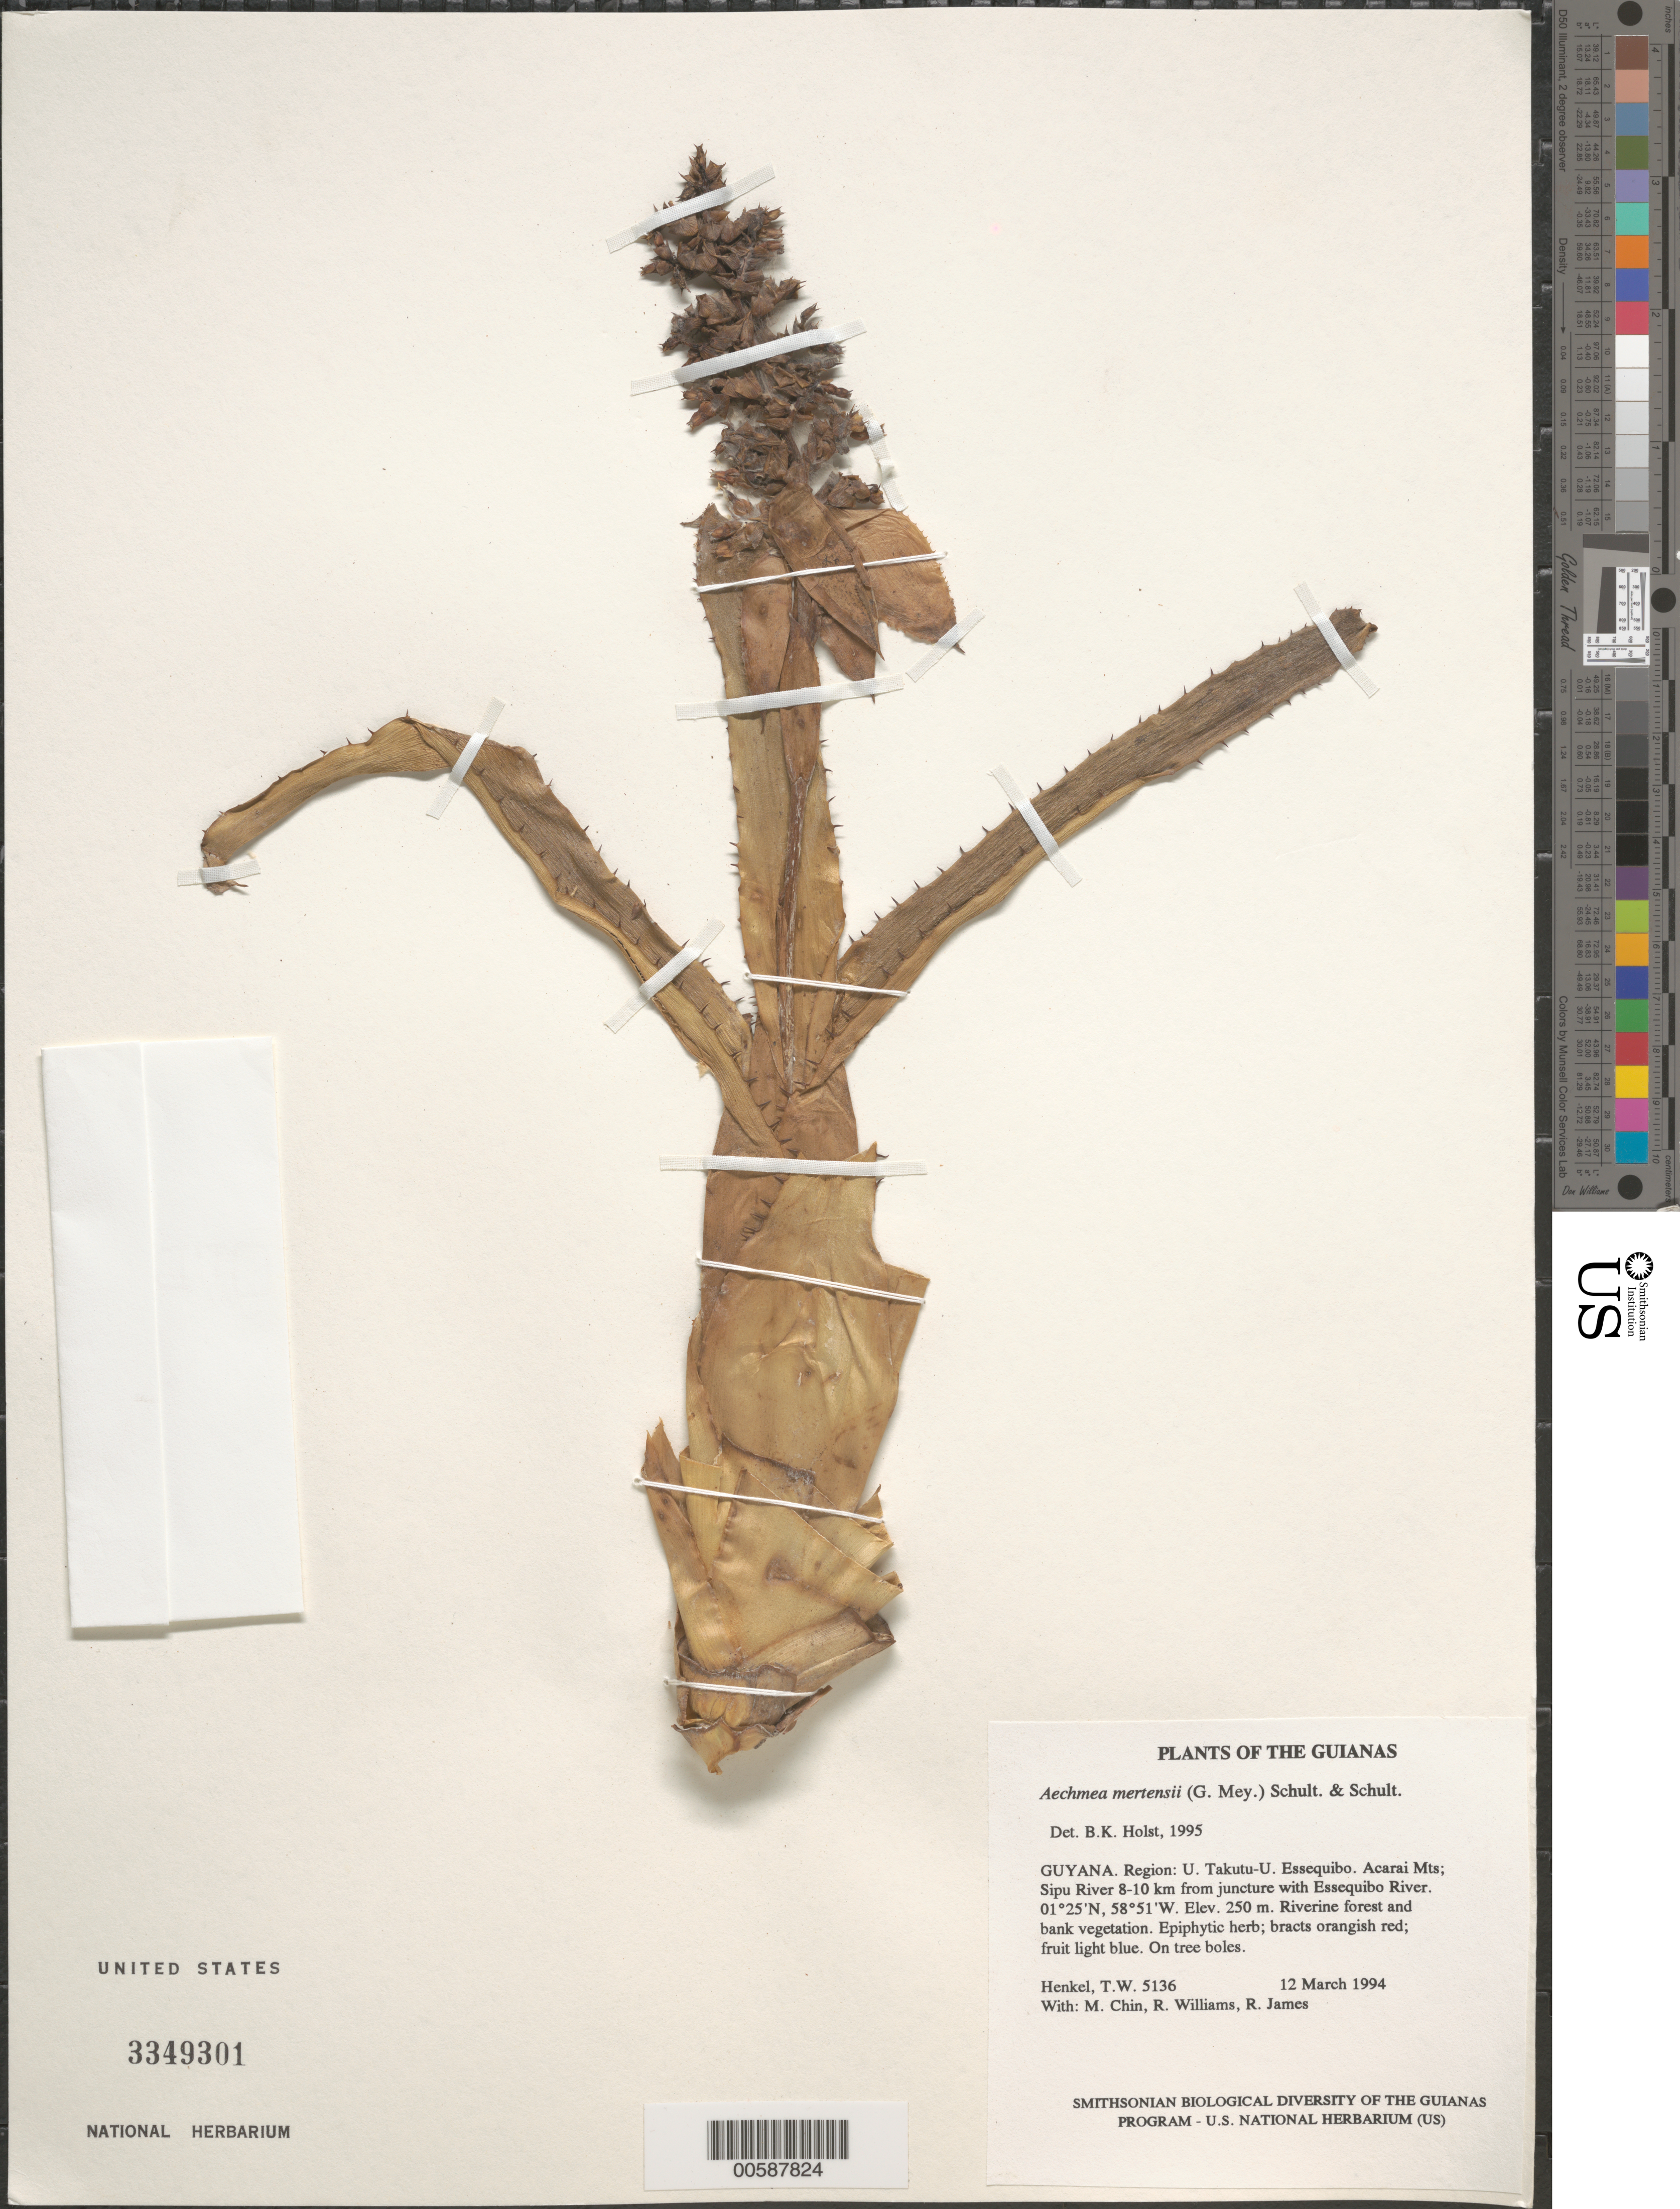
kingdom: Plantae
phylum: Tracheophyta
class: Liliopsida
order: Poales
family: Bromeliaceae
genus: Aechmea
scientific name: Aechmea mertensii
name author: (G. Mey.) Schult. & Schult. f.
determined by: Holst, Bruce K.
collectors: T. Henkel, M. Chin, R. Williams & R. James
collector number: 5136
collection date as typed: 12 March 1994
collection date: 1994-03-12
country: Guyana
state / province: U. Takutu-U. Essequibo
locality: Acarai Mts; Sipu River 8-10 km from juncture with Essequibo River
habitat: Riverine forest and bank vegetation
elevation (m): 250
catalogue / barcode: US 3349301